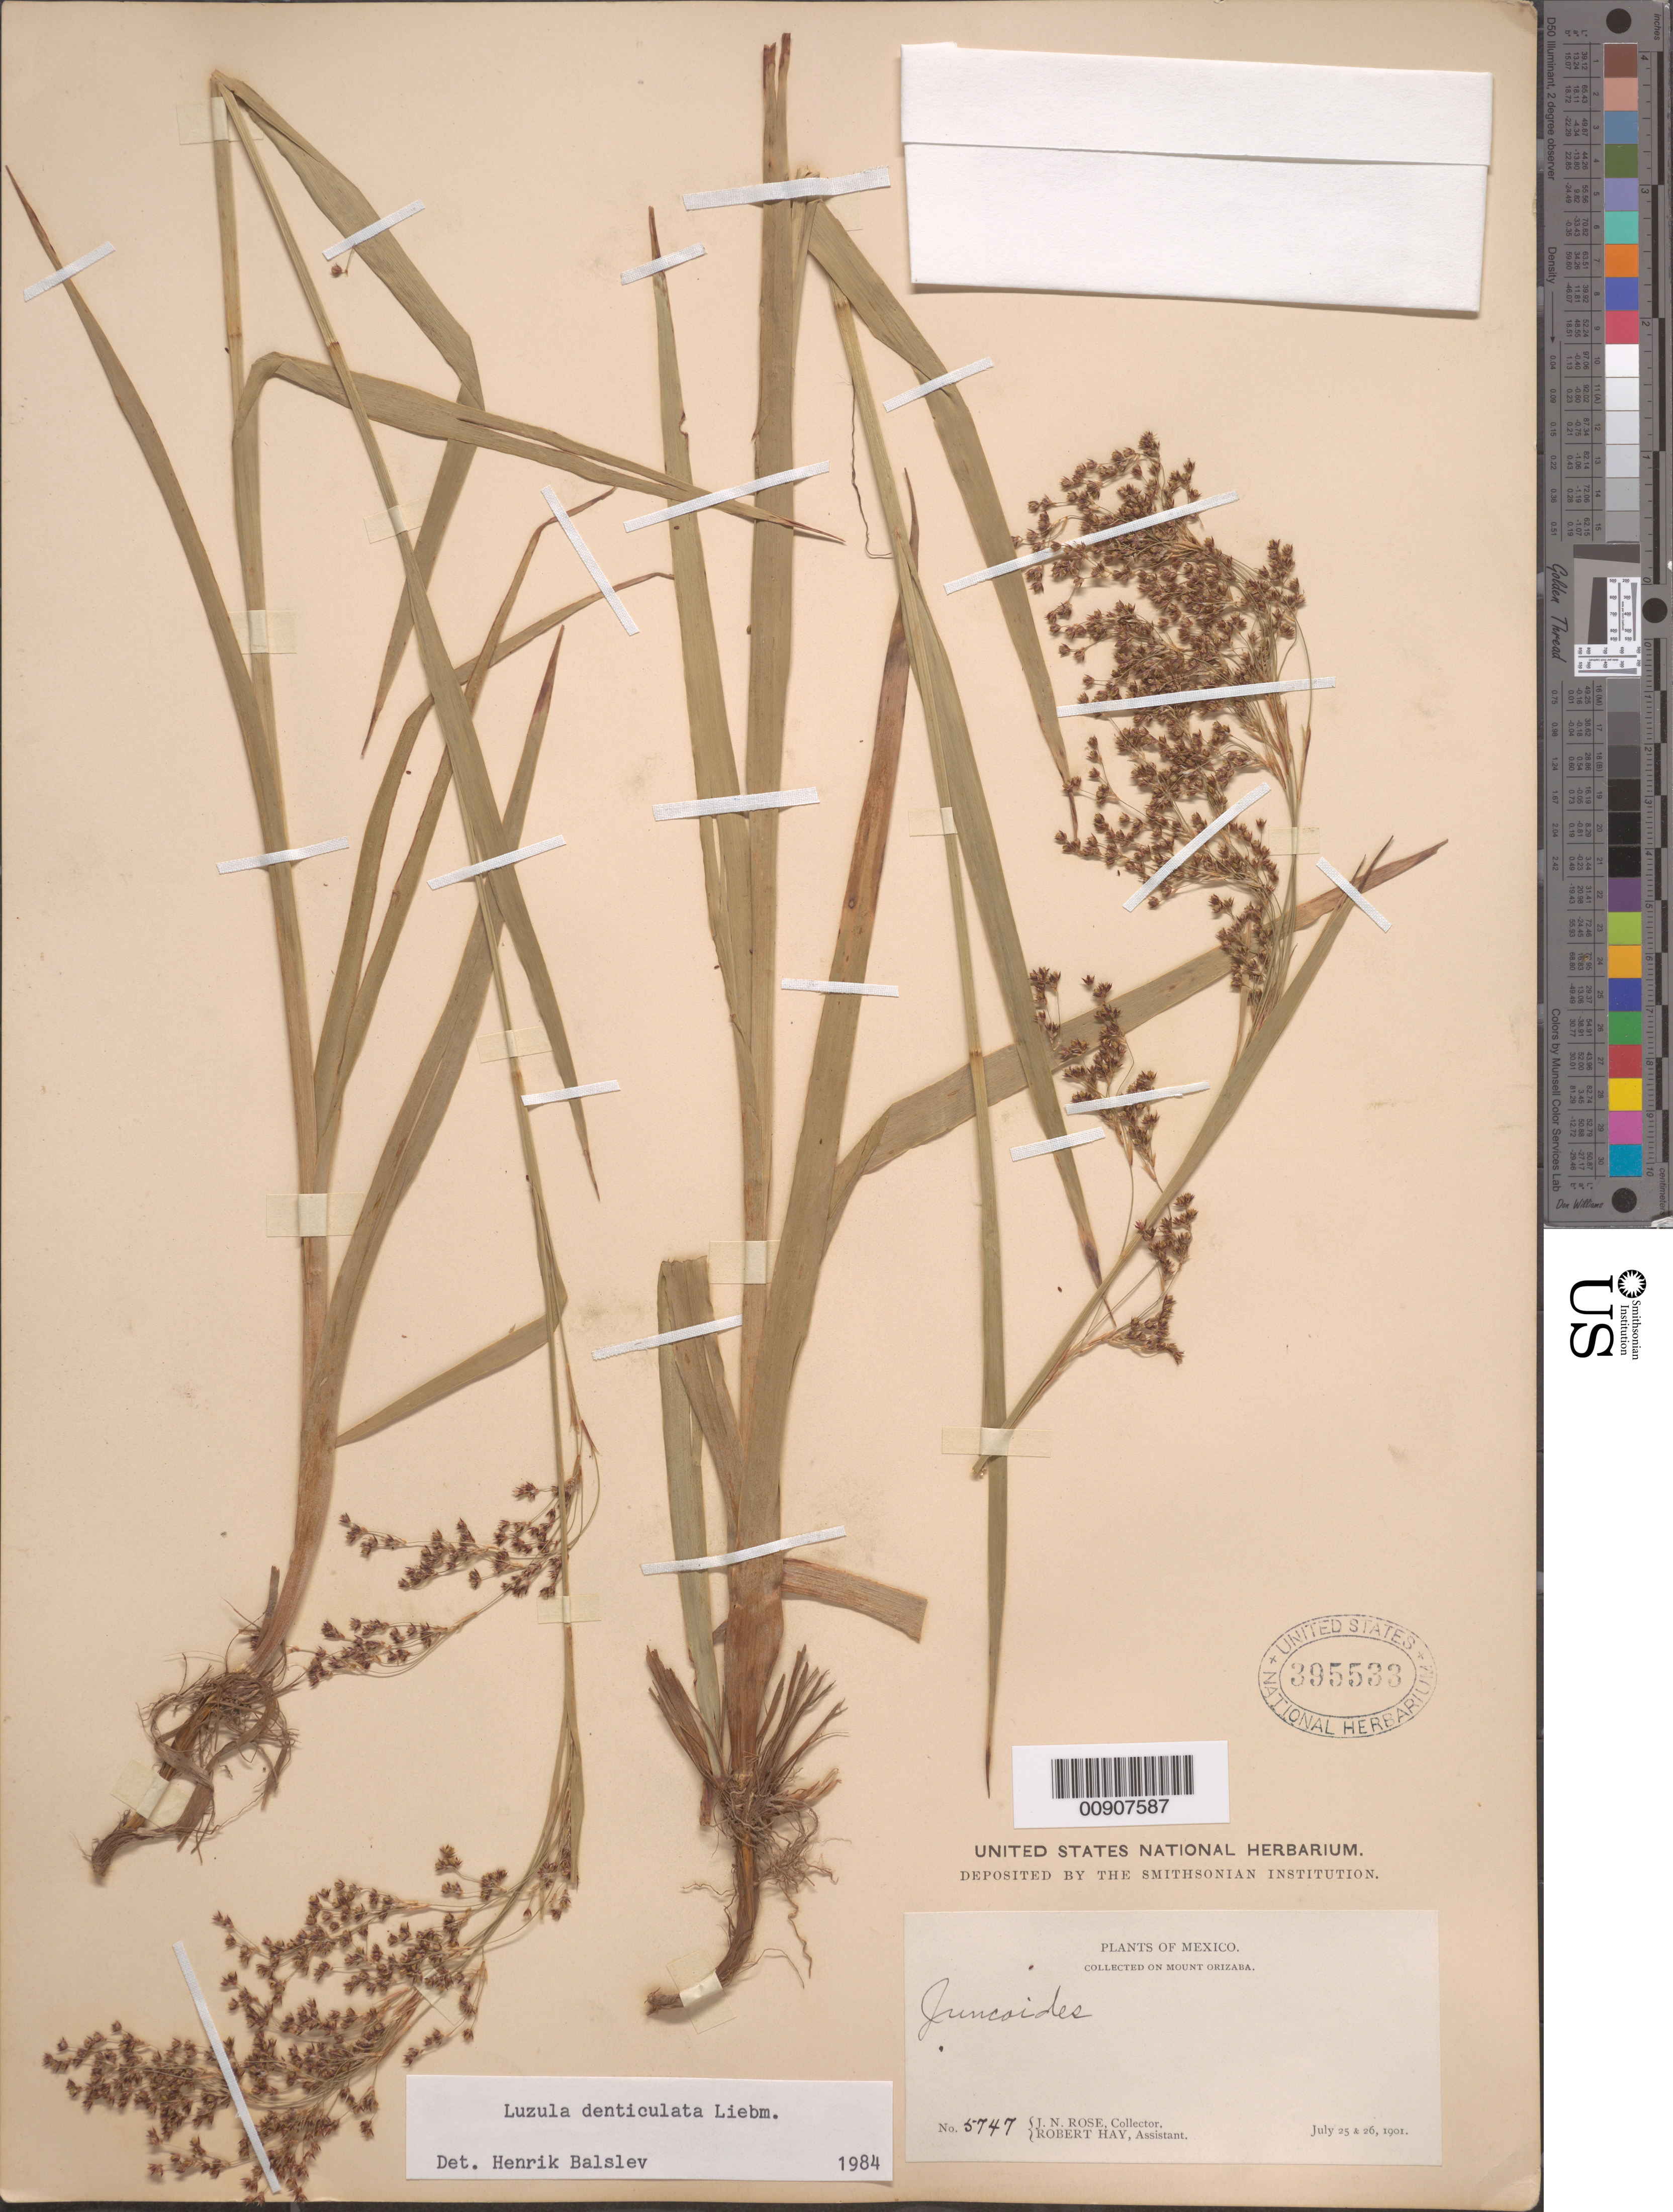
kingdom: Plantae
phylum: Tracheophyta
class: Liliopsida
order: Poales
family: Juncaceae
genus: Luzula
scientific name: Luzula denticulata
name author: Liebm.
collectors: J. N. Rose & R. Hay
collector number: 5747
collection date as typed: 25 Jul 1901 to 26 Jul 1901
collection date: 1901-07-25/1901-07-26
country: Mexico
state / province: Veracruz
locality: Mount Orizaba.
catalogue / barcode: US 395533